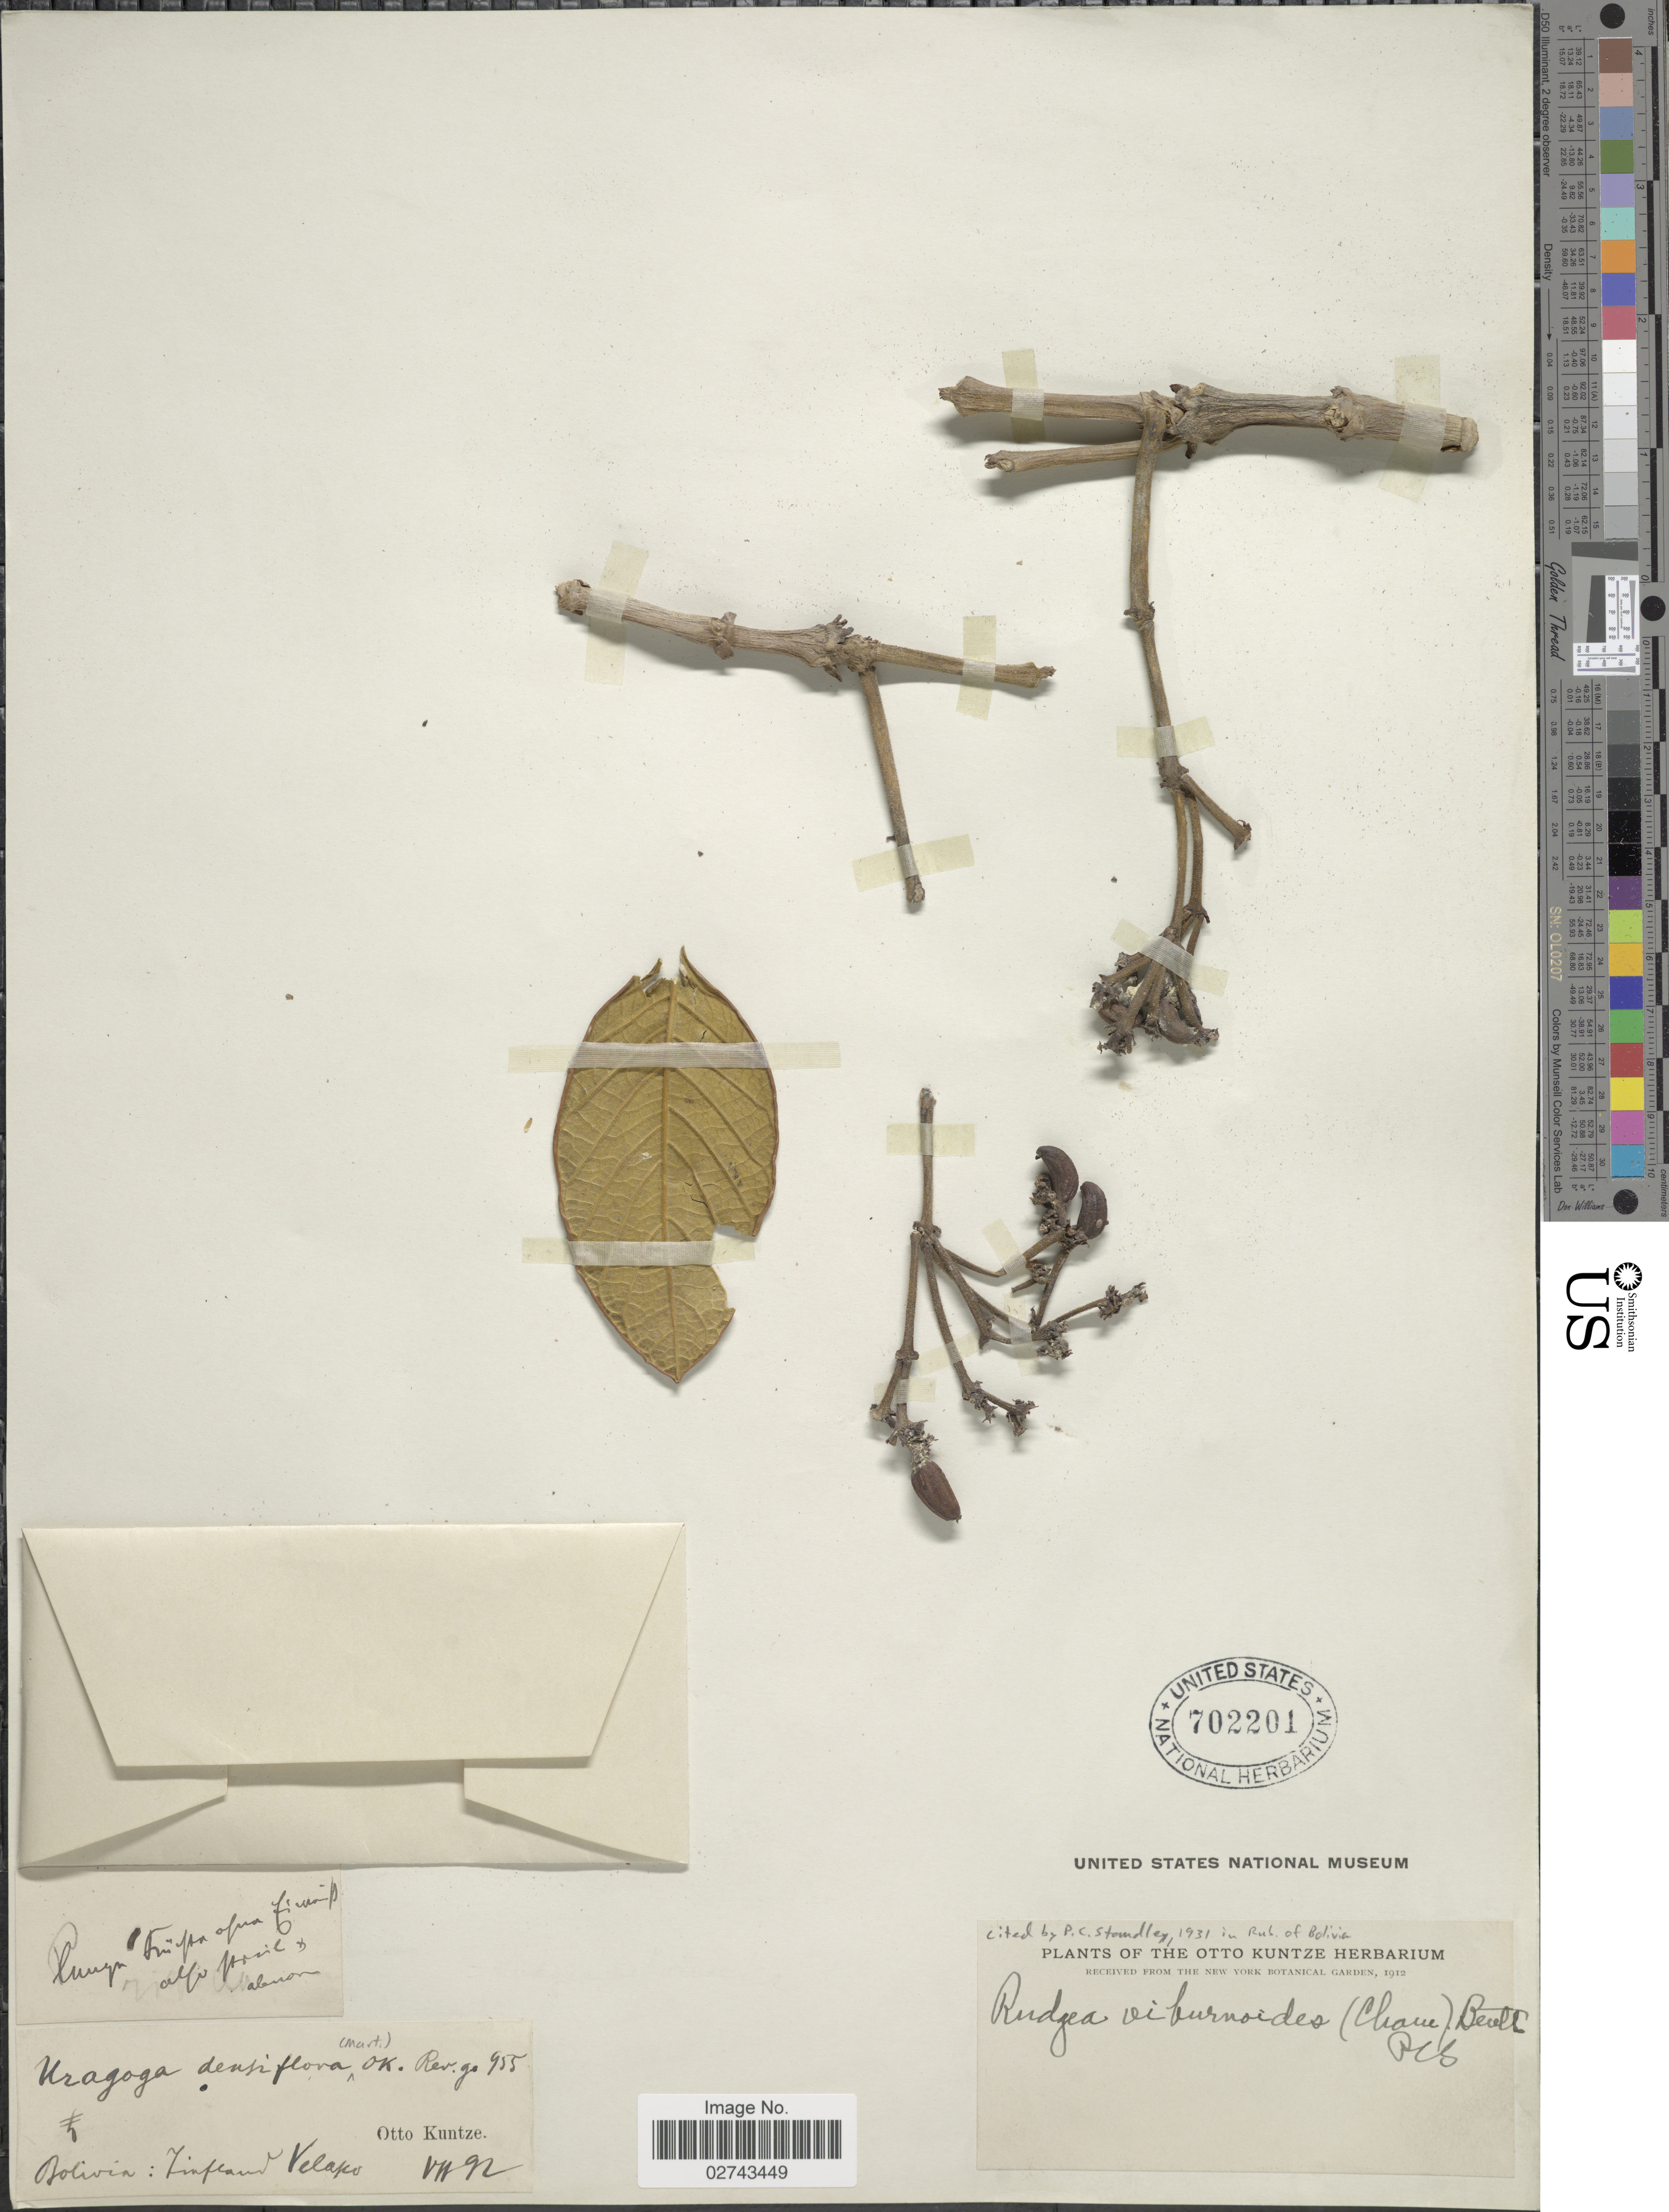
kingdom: Plantae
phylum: Tracheophyta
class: Magnoliopsida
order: Gentianales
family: Rubiaceae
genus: Rudgea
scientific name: Rudgea viburnoides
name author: Benth.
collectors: C.E.O. Kuntze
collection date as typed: Transcribed d/m/y: /7/92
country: Bolivia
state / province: Santa Cruz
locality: Tiefland [interpreted] Velasco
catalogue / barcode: US 702201